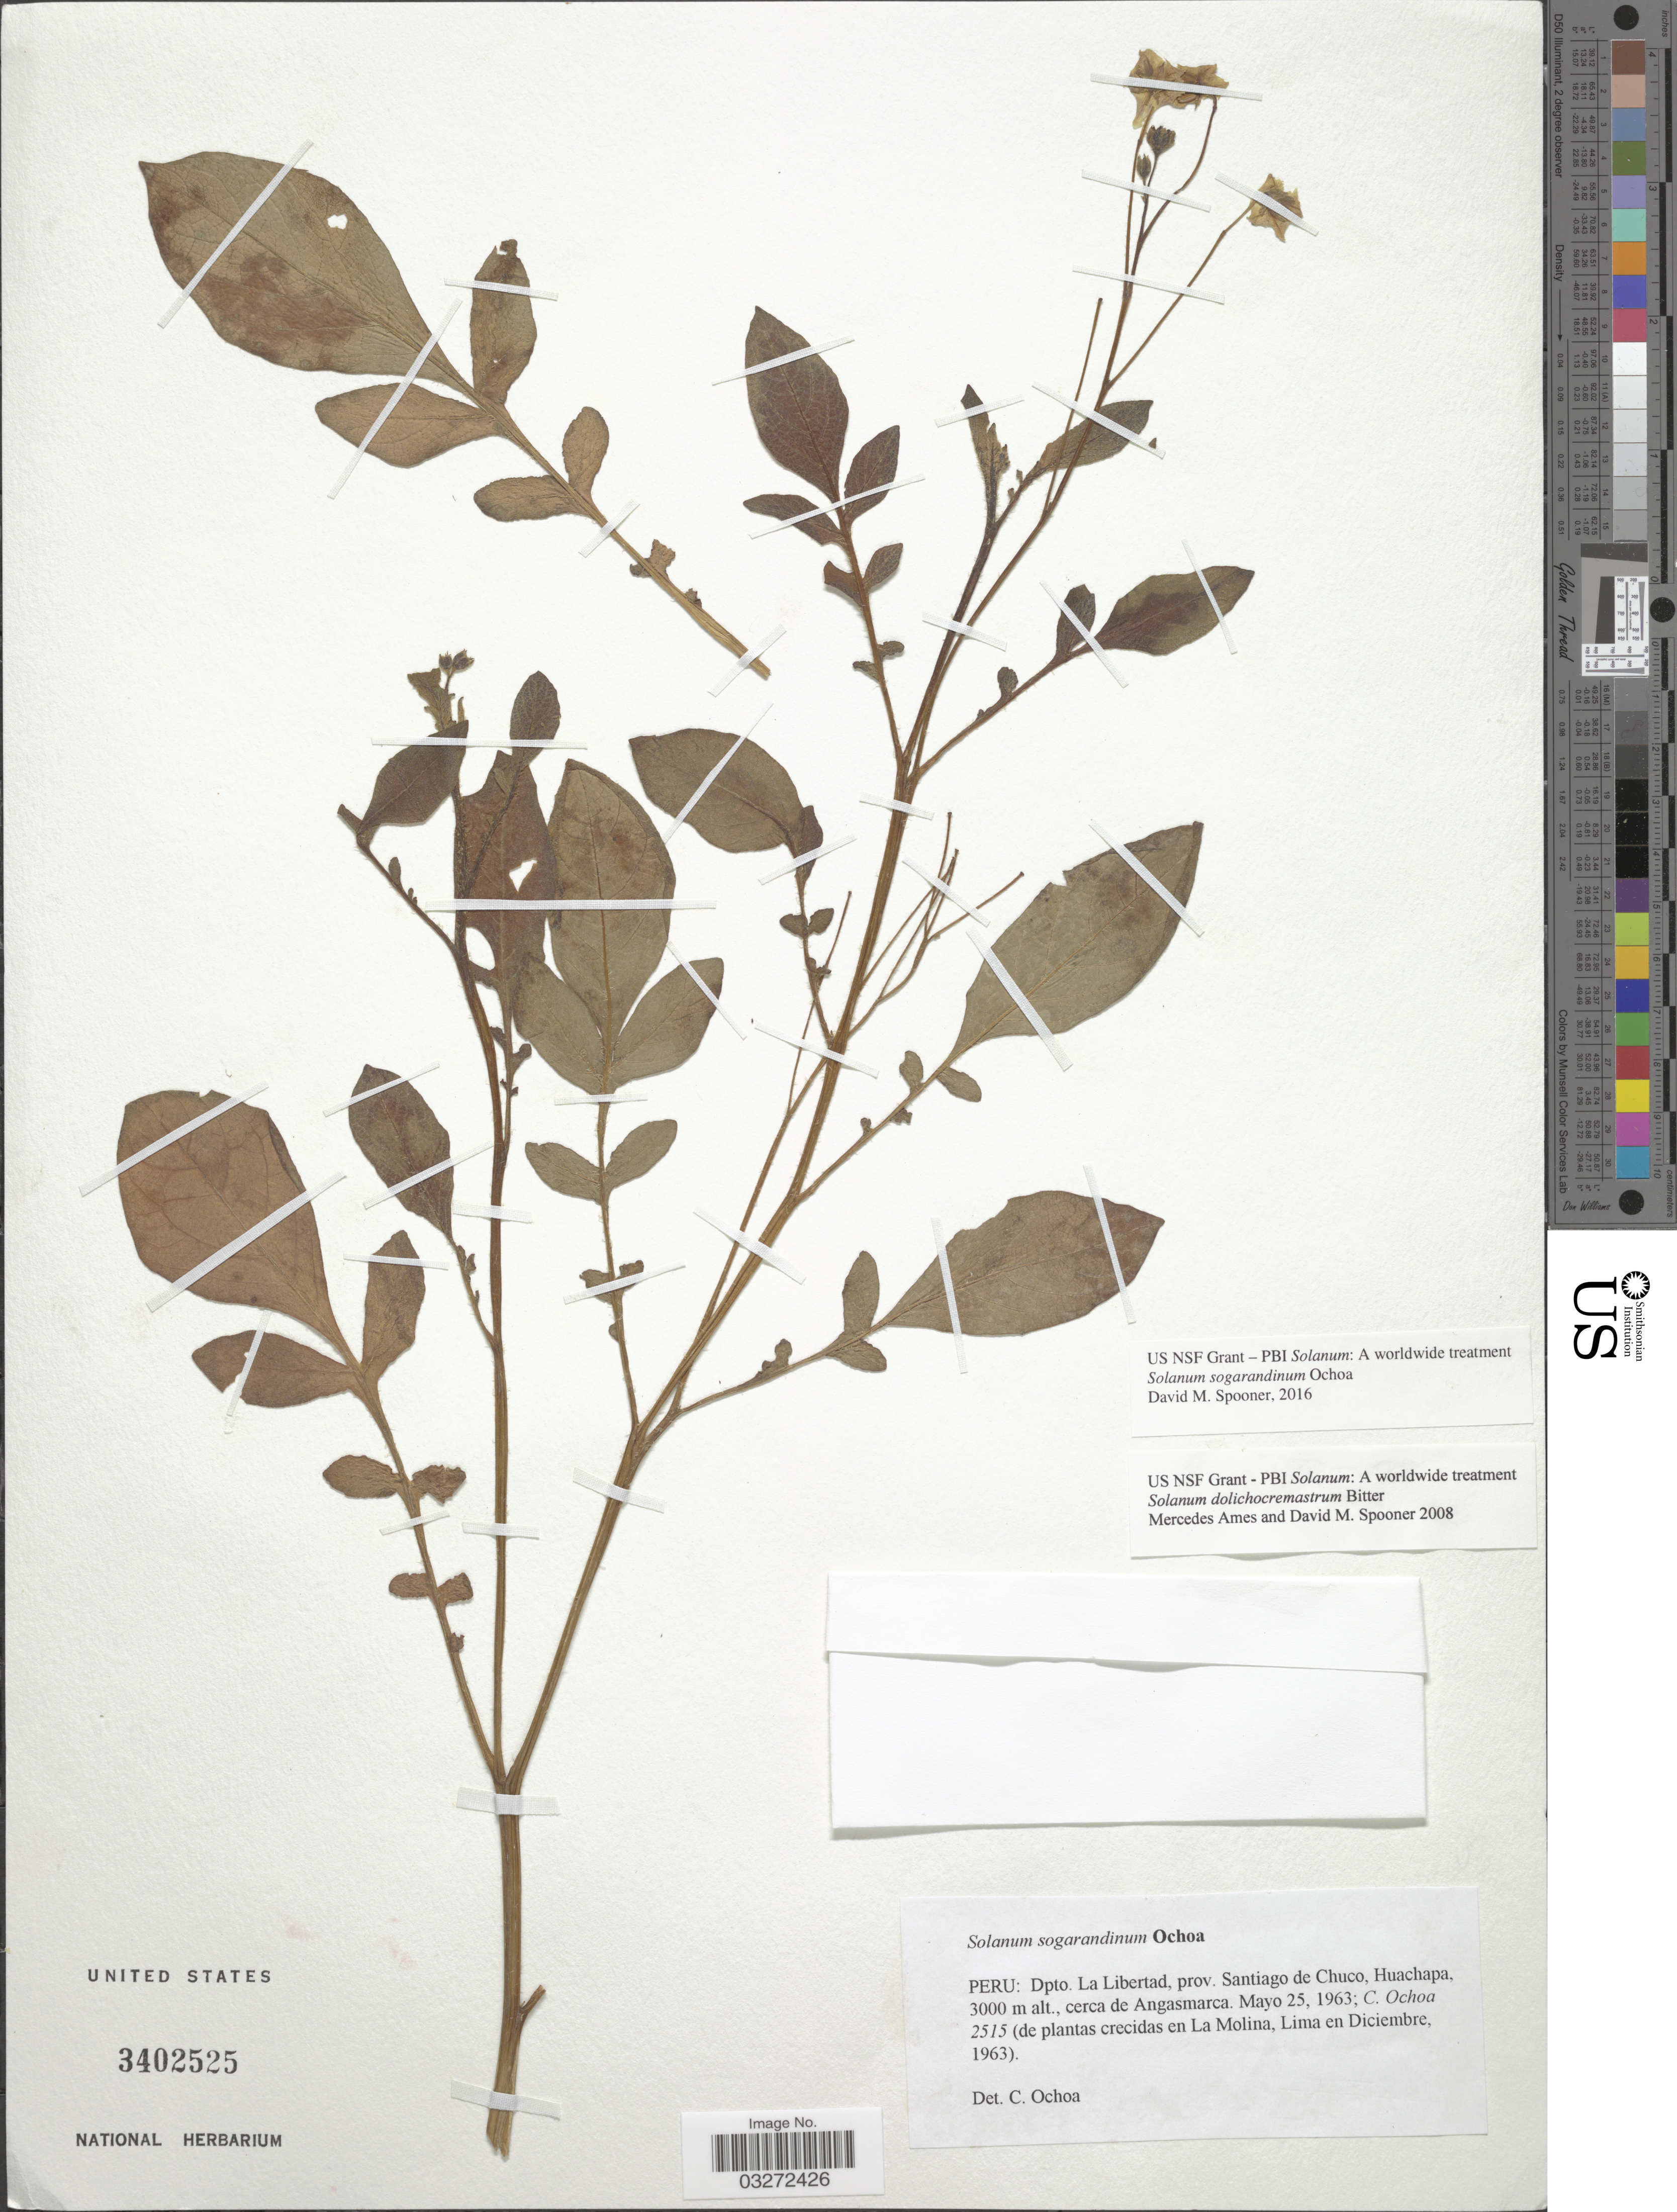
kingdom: Plantae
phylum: Tracheophyta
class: Magnoliopsida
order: Solanales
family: Solanaceae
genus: Solanum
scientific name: Solanum sogarandinum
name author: Ochoa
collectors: C. Ochoa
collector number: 2515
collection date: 1963-05-25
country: Peru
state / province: La Libertad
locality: Dpto. La Libertad, prov. Santiago de Chuco, Huachapa, cerca de Angasmarca.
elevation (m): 3000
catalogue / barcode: US 3402525